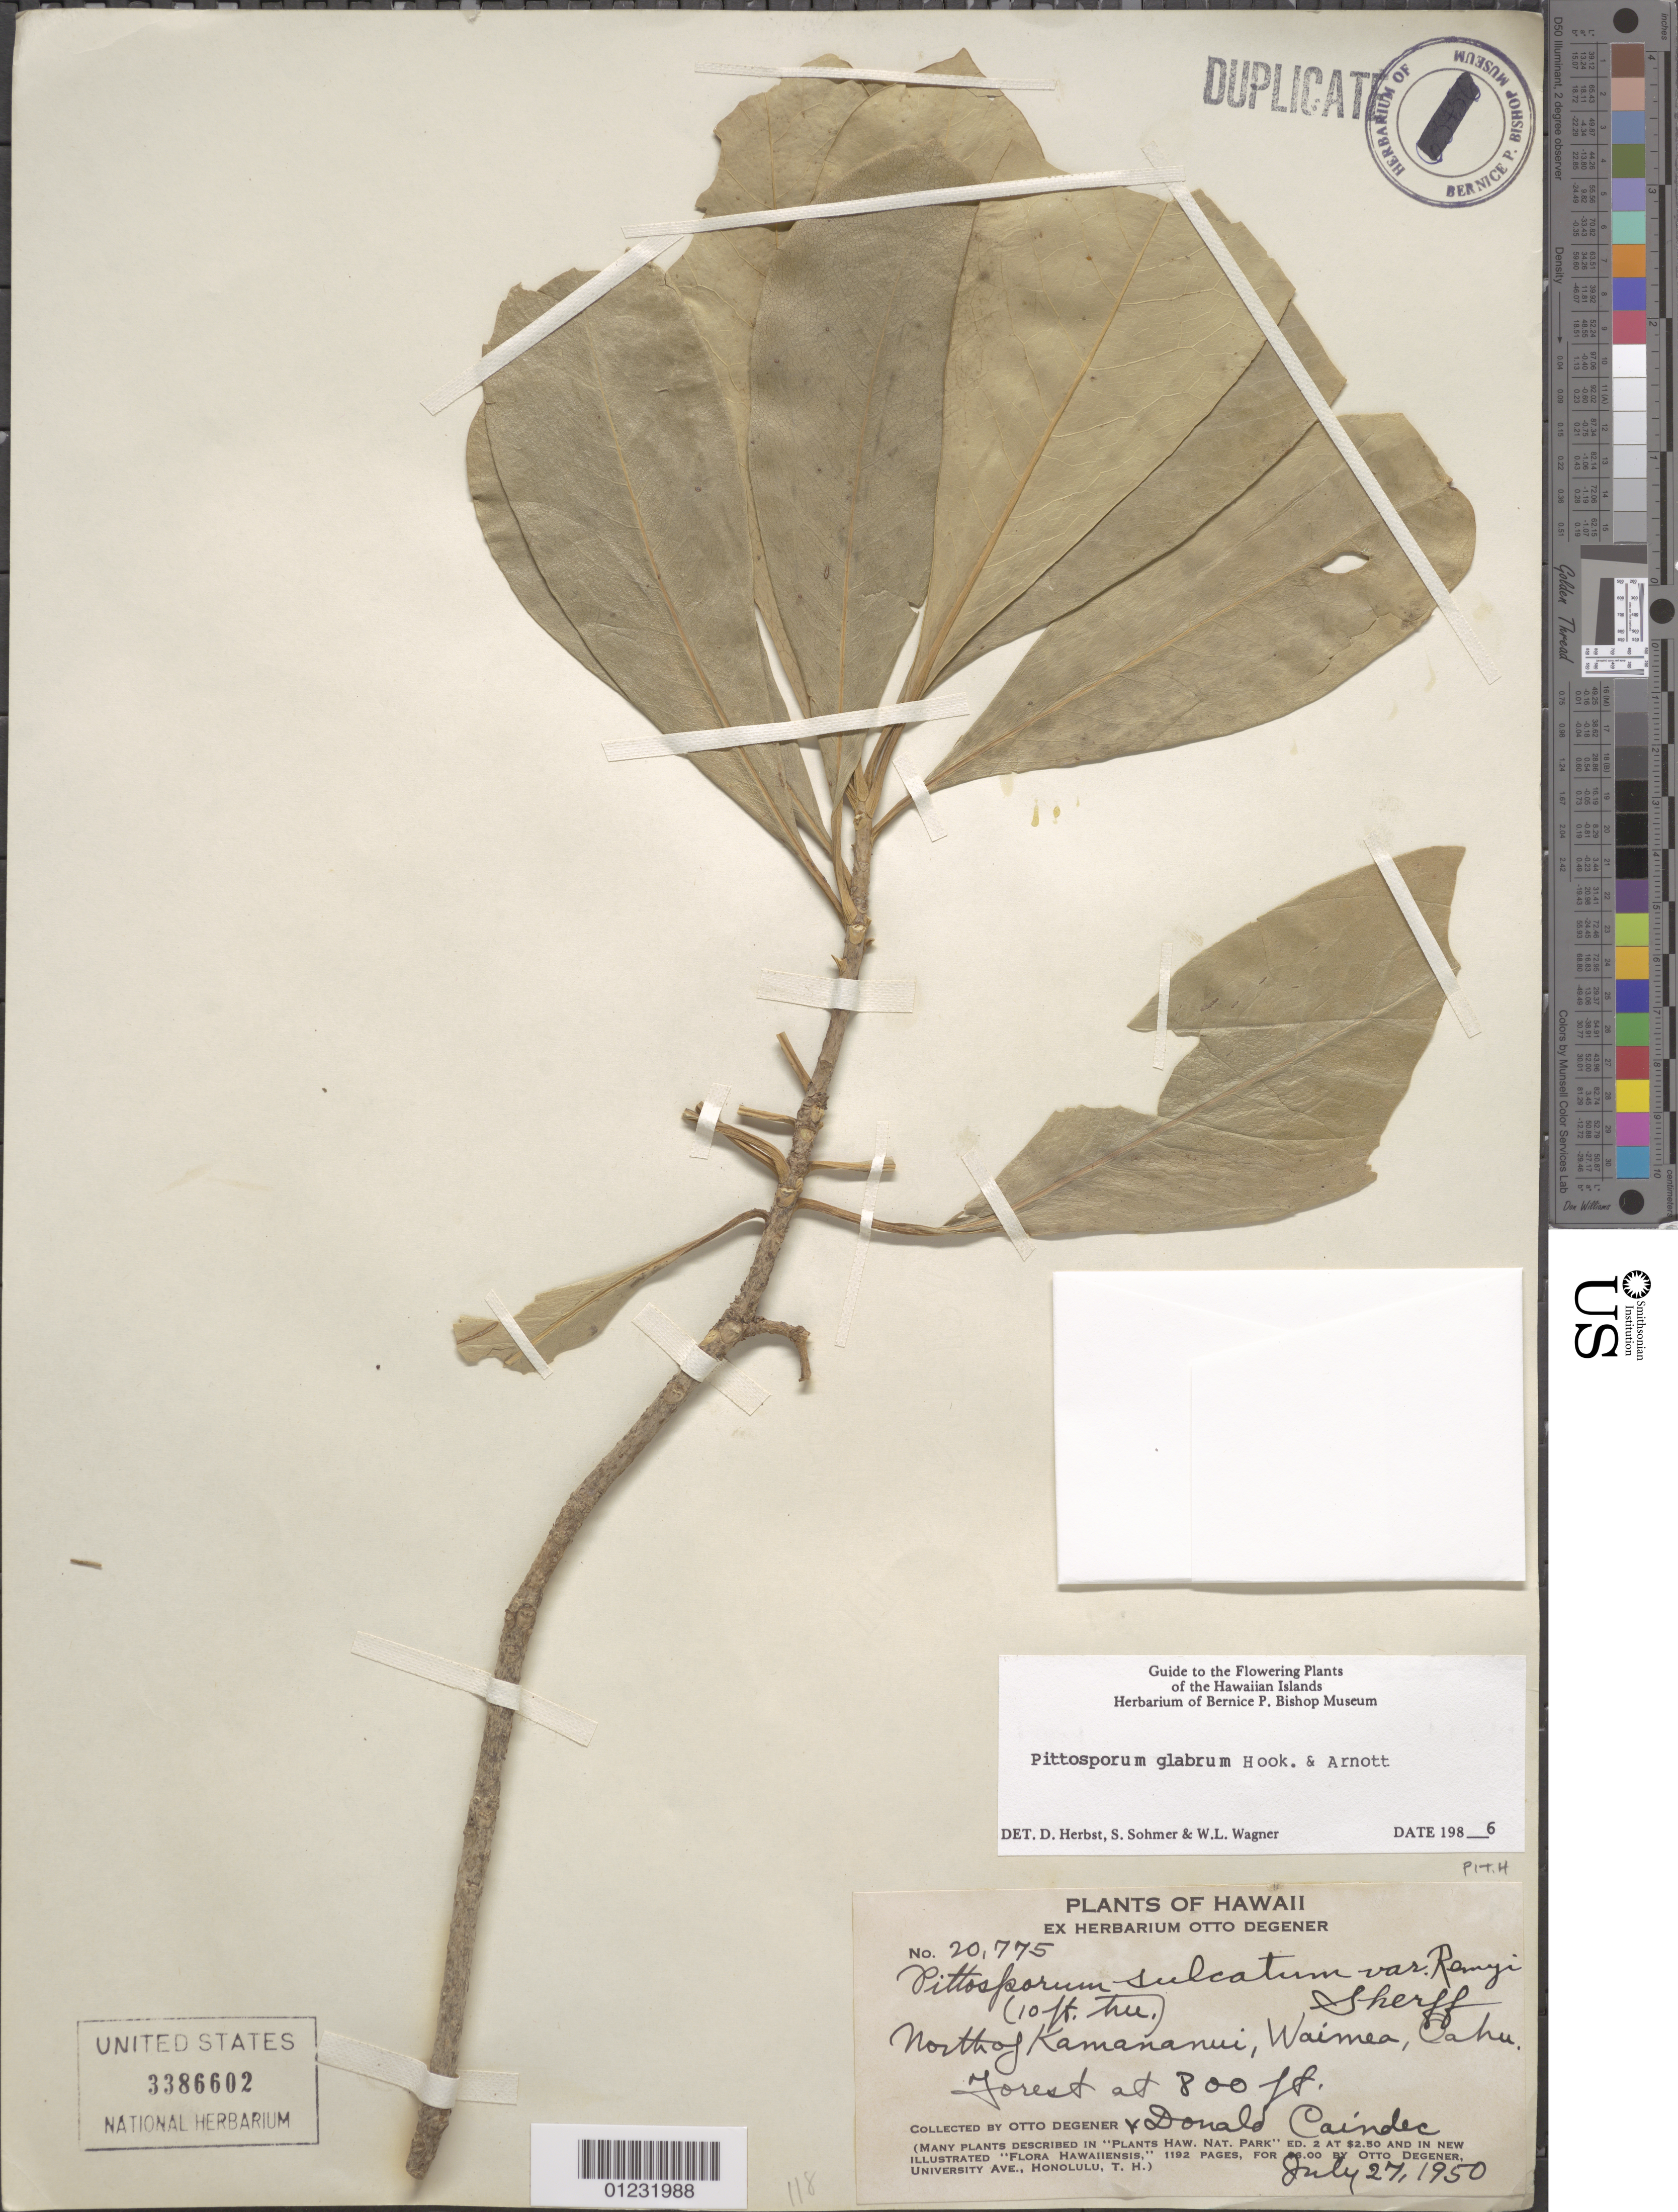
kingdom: Plantae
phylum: Tracheophyta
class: Magnoliopsida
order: Apiales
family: Pittosporaceae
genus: Pittosporum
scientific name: Pittosporum glabrum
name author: Hook. & Arn.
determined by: Herbst, D. R.; Sohmer, S. H.; Wagner, W. L.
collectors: O. Degener & D. Caindec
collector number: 20775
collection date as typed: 27 Jul 1950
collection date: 1950-07-27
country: United States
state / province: Hawaii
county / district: Honolulu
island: Oahu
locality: N of Kamananui, Waimea.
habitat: Forest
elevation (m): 244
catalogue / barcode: US 3386602